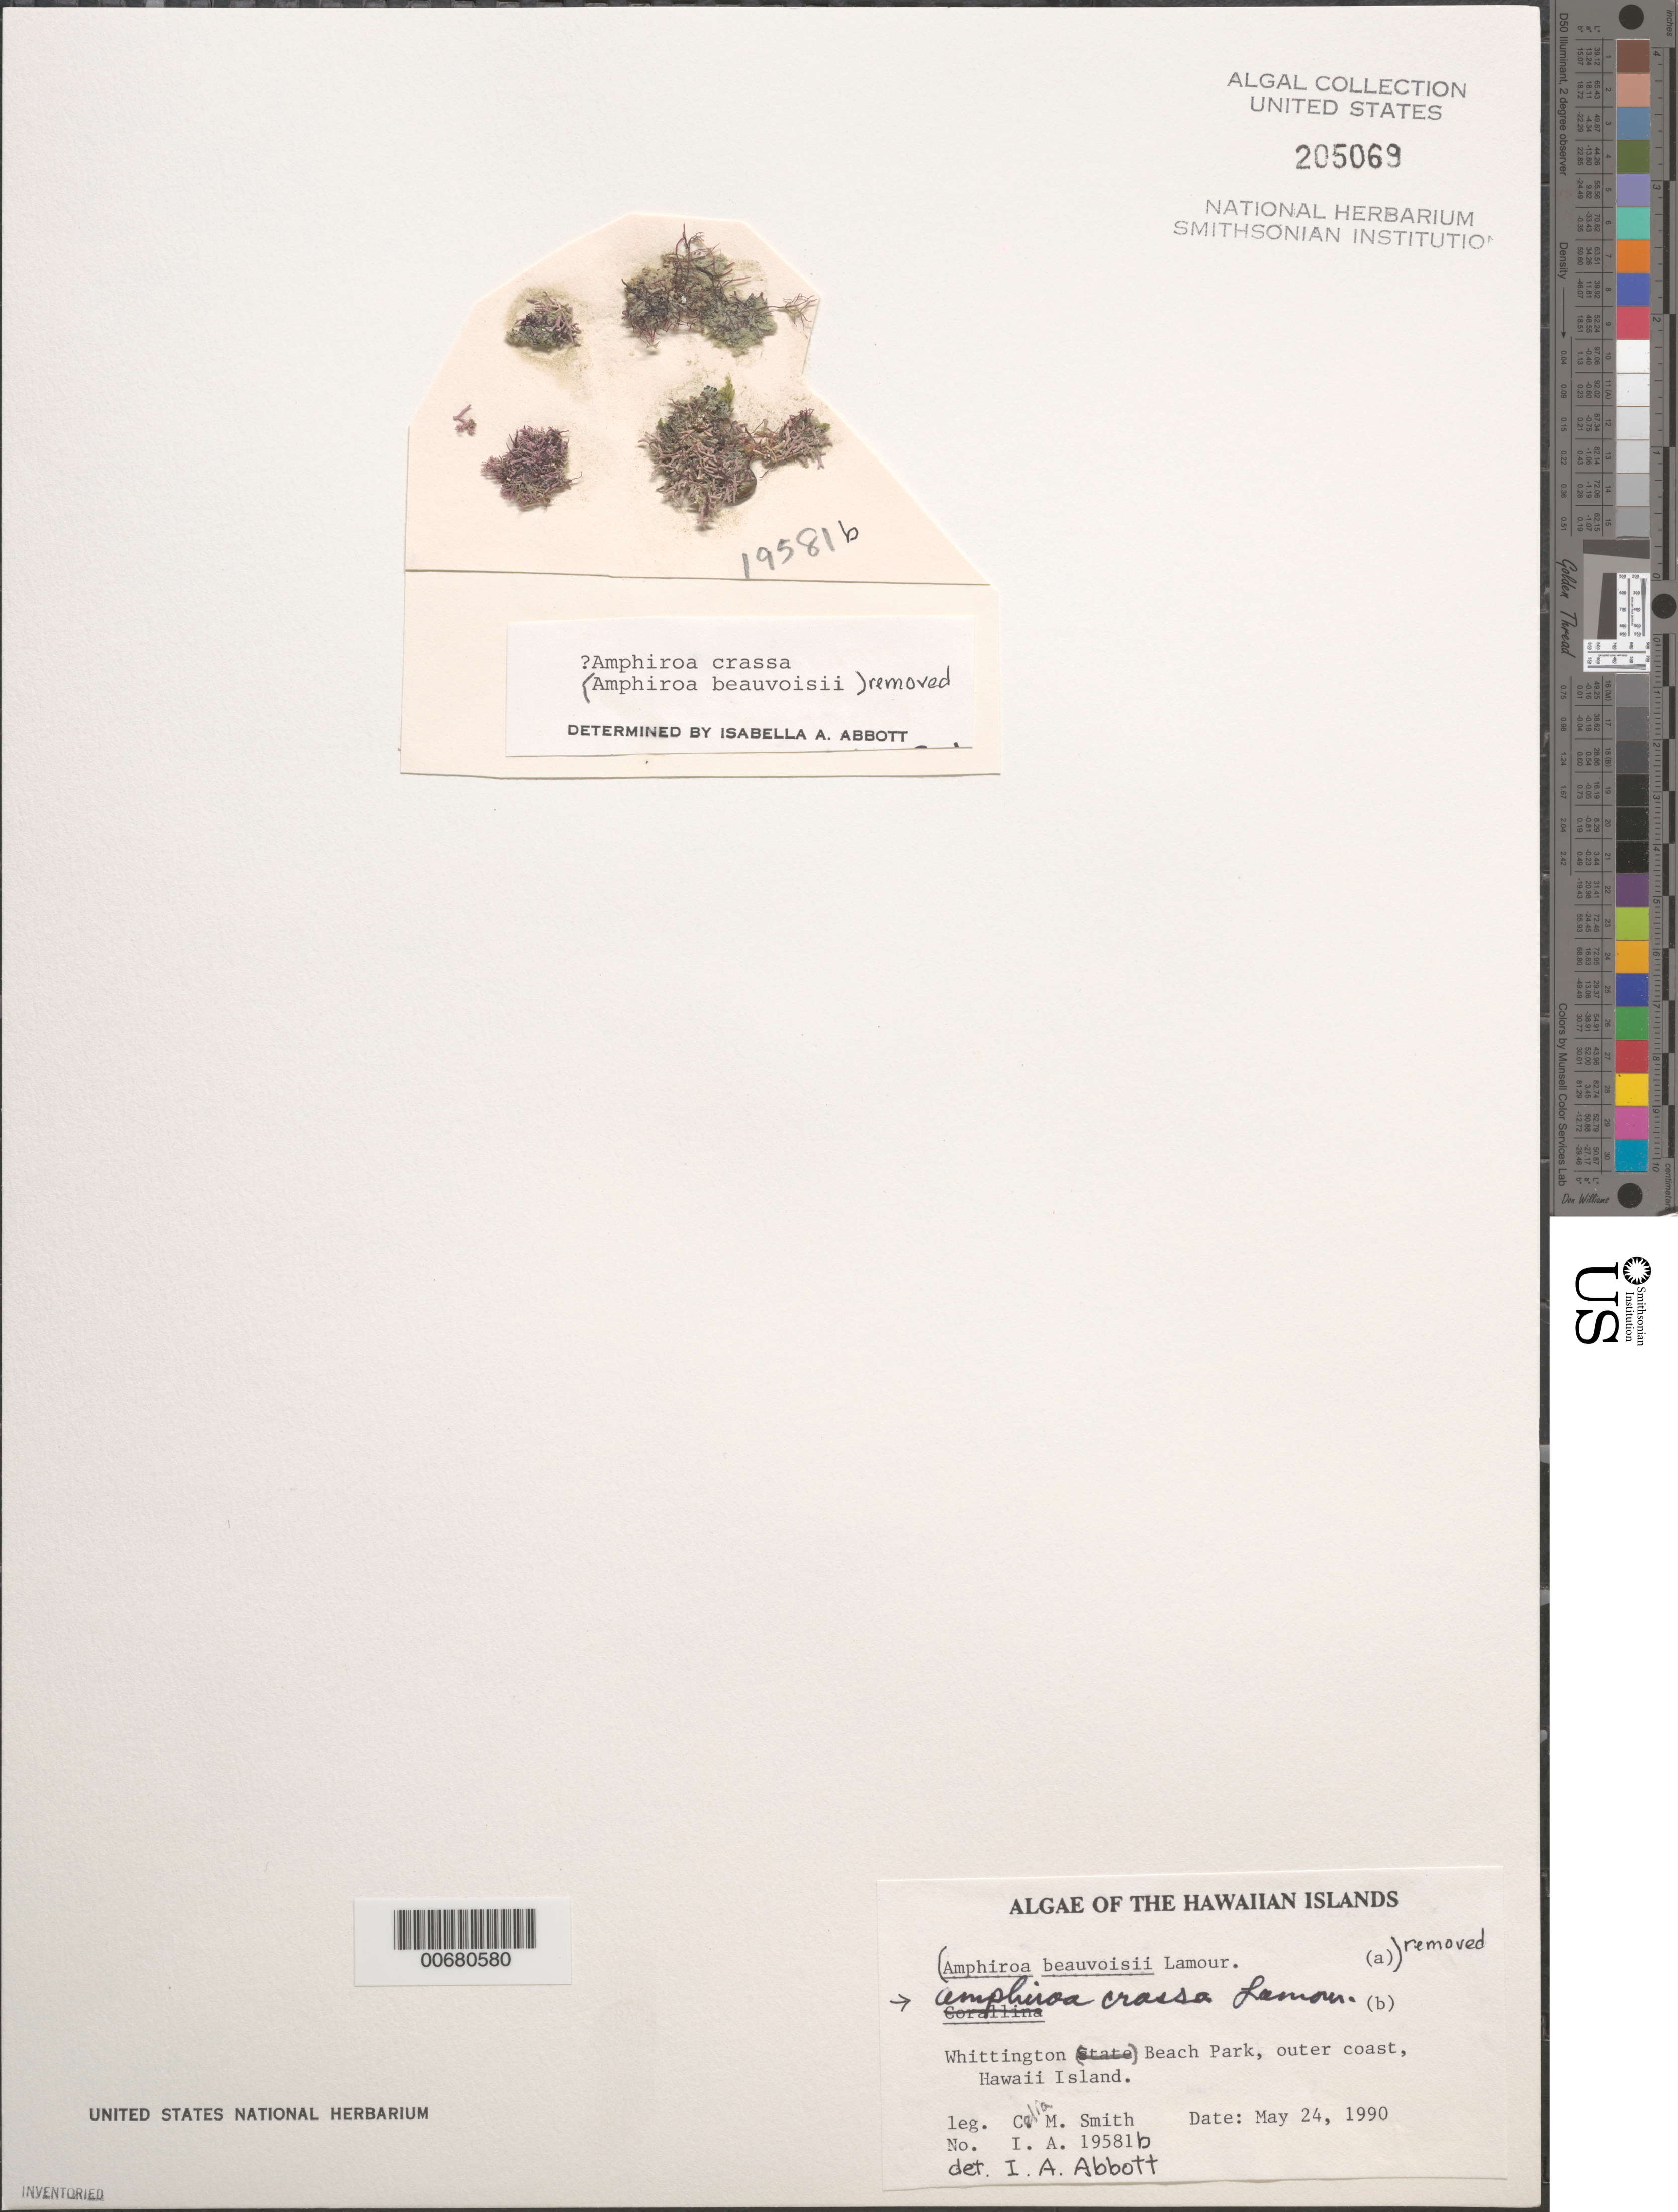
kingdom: Plantae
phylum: Rhodophyta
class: Florideophyceae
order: Corallinales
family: Lithophyllaceae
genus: Amphiroa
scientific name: Amphiroa crassa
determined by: Abbott, Isabella A.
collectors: C. M. Smith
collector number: IAA 19581b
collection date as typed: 24 May 1990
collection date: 1990-05-24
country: United States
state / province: Hawaii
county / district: Hawaii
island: Hawaii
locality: Whittington Beach Park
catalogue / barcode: US 205069